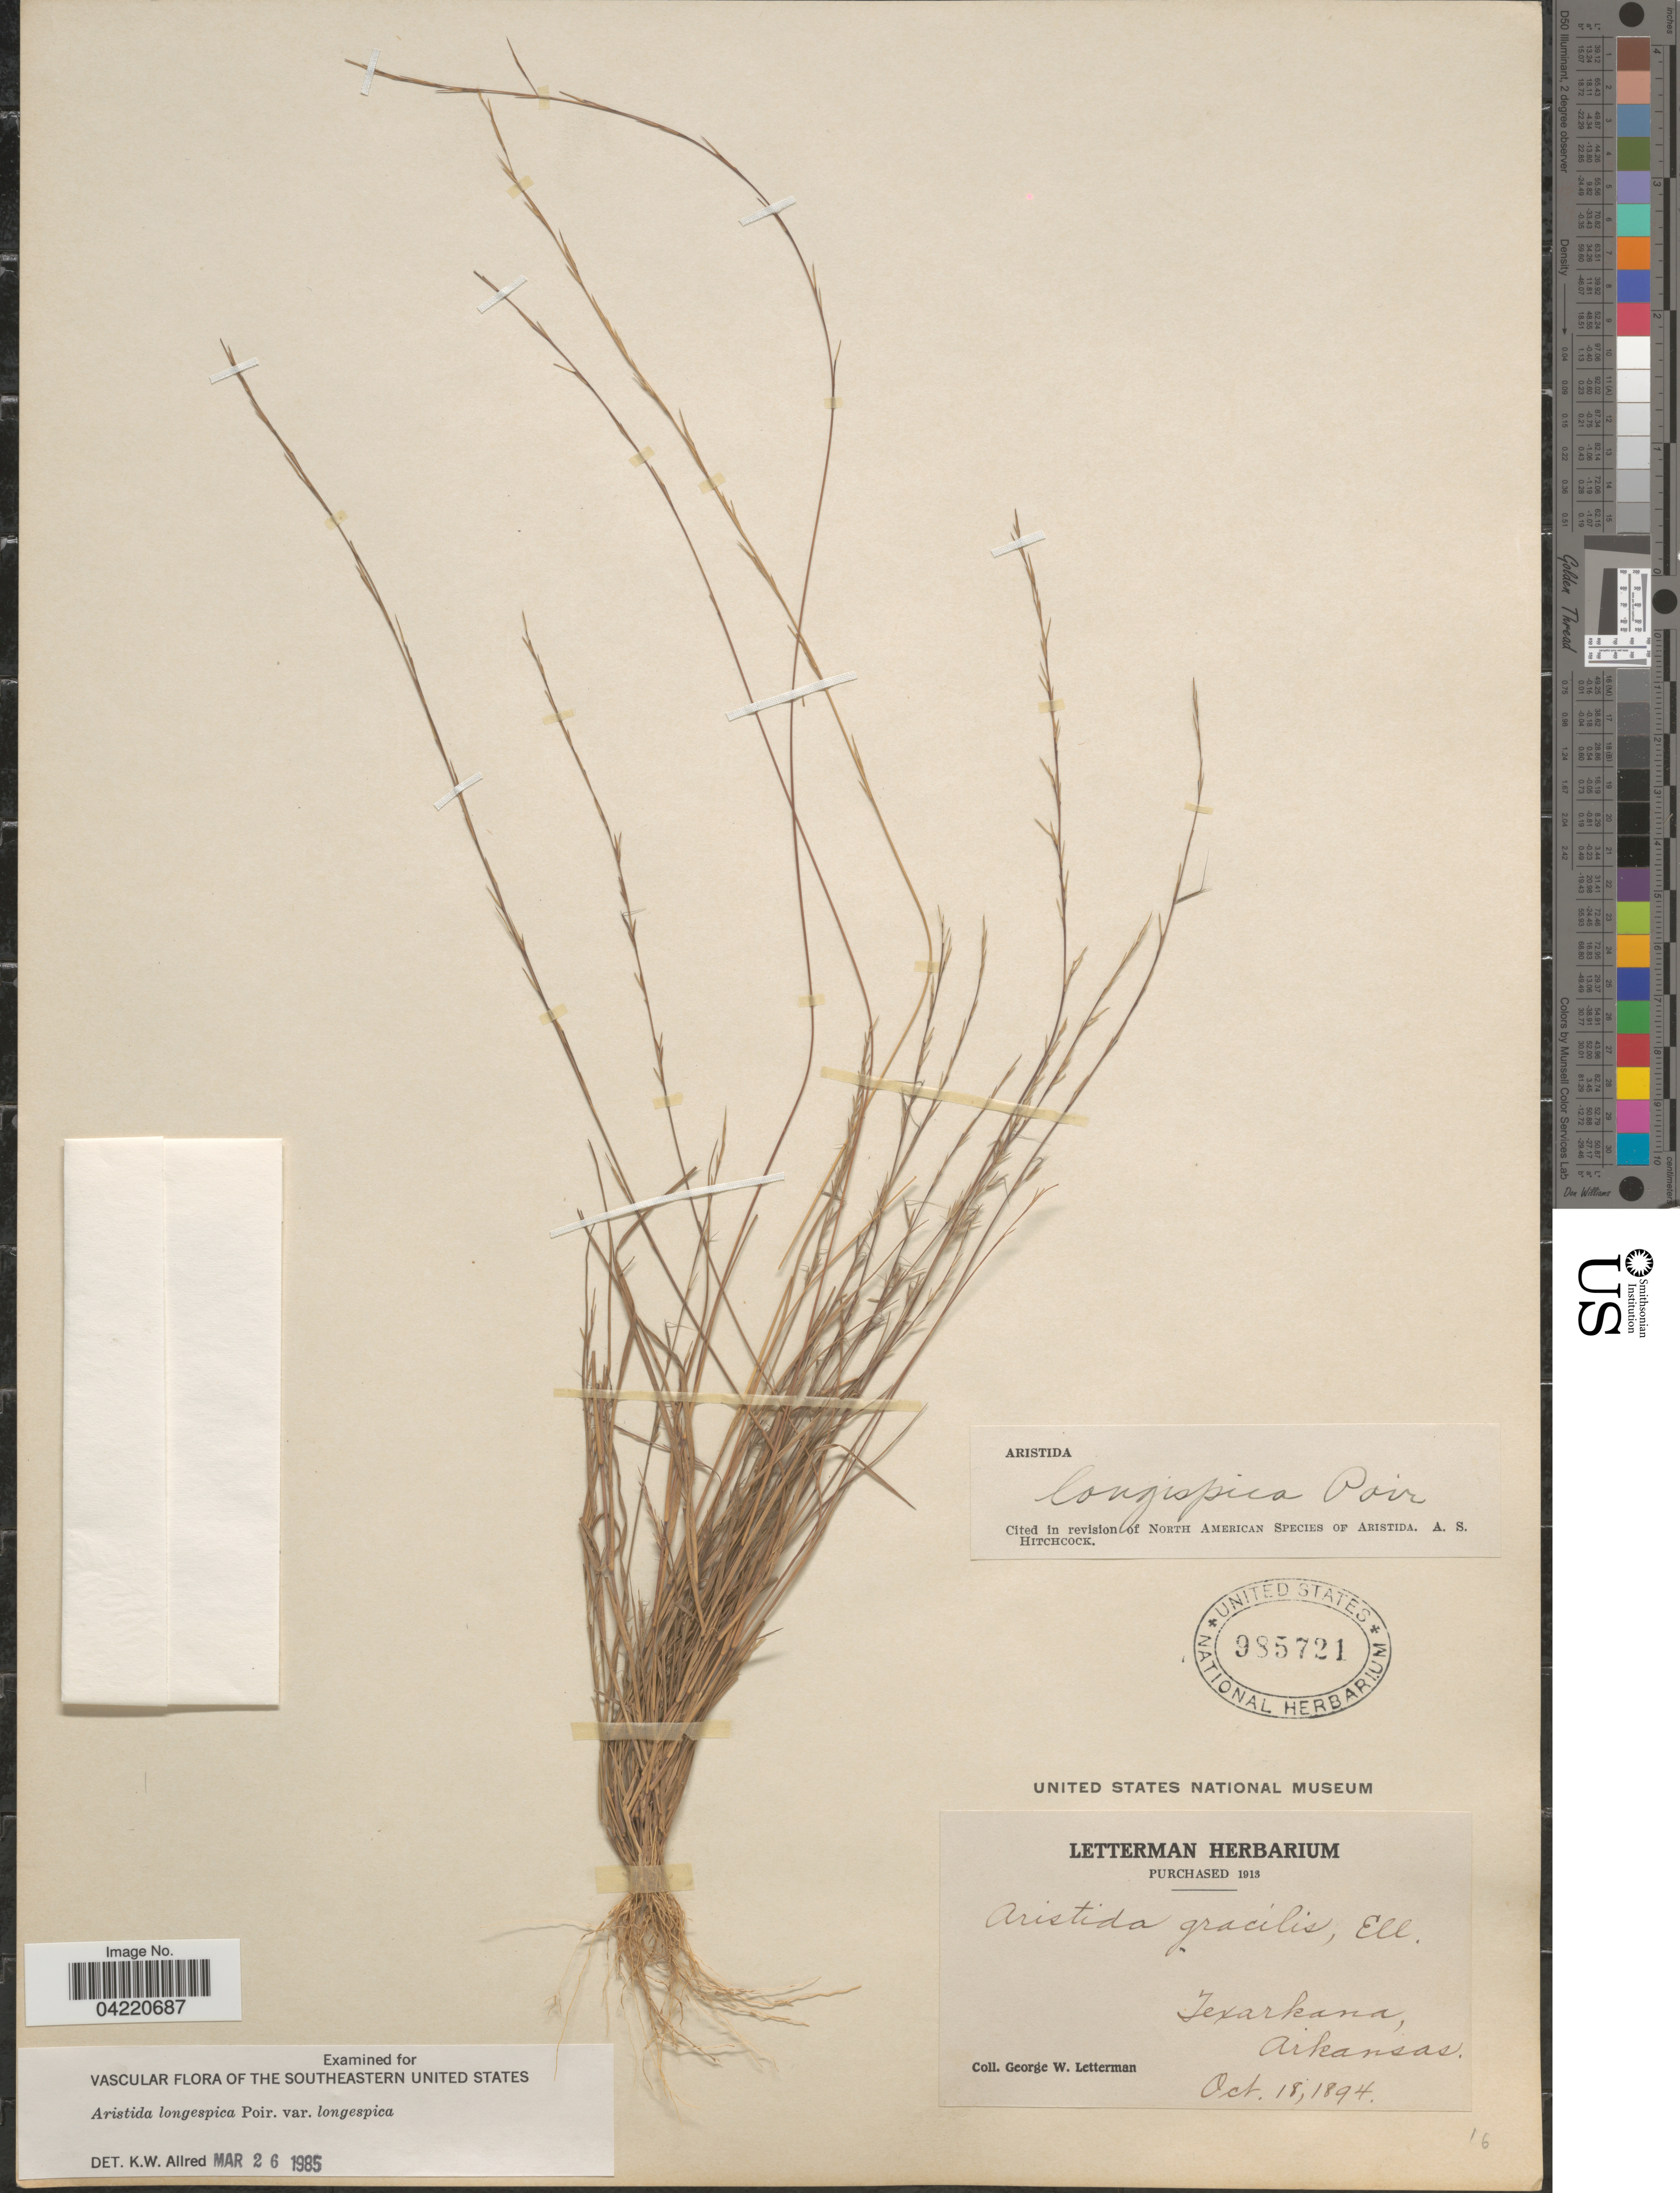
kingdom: Plantae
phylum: Tracheophyta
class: Liliopsida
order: Poales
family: Poaceae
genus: Aristida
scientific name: Aristida longespica var. longespica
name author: Poir.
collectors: G. W. Letterman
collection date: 1894-10-18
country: United States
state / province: Arkansas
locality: Texarkana.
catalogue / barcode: US 985721